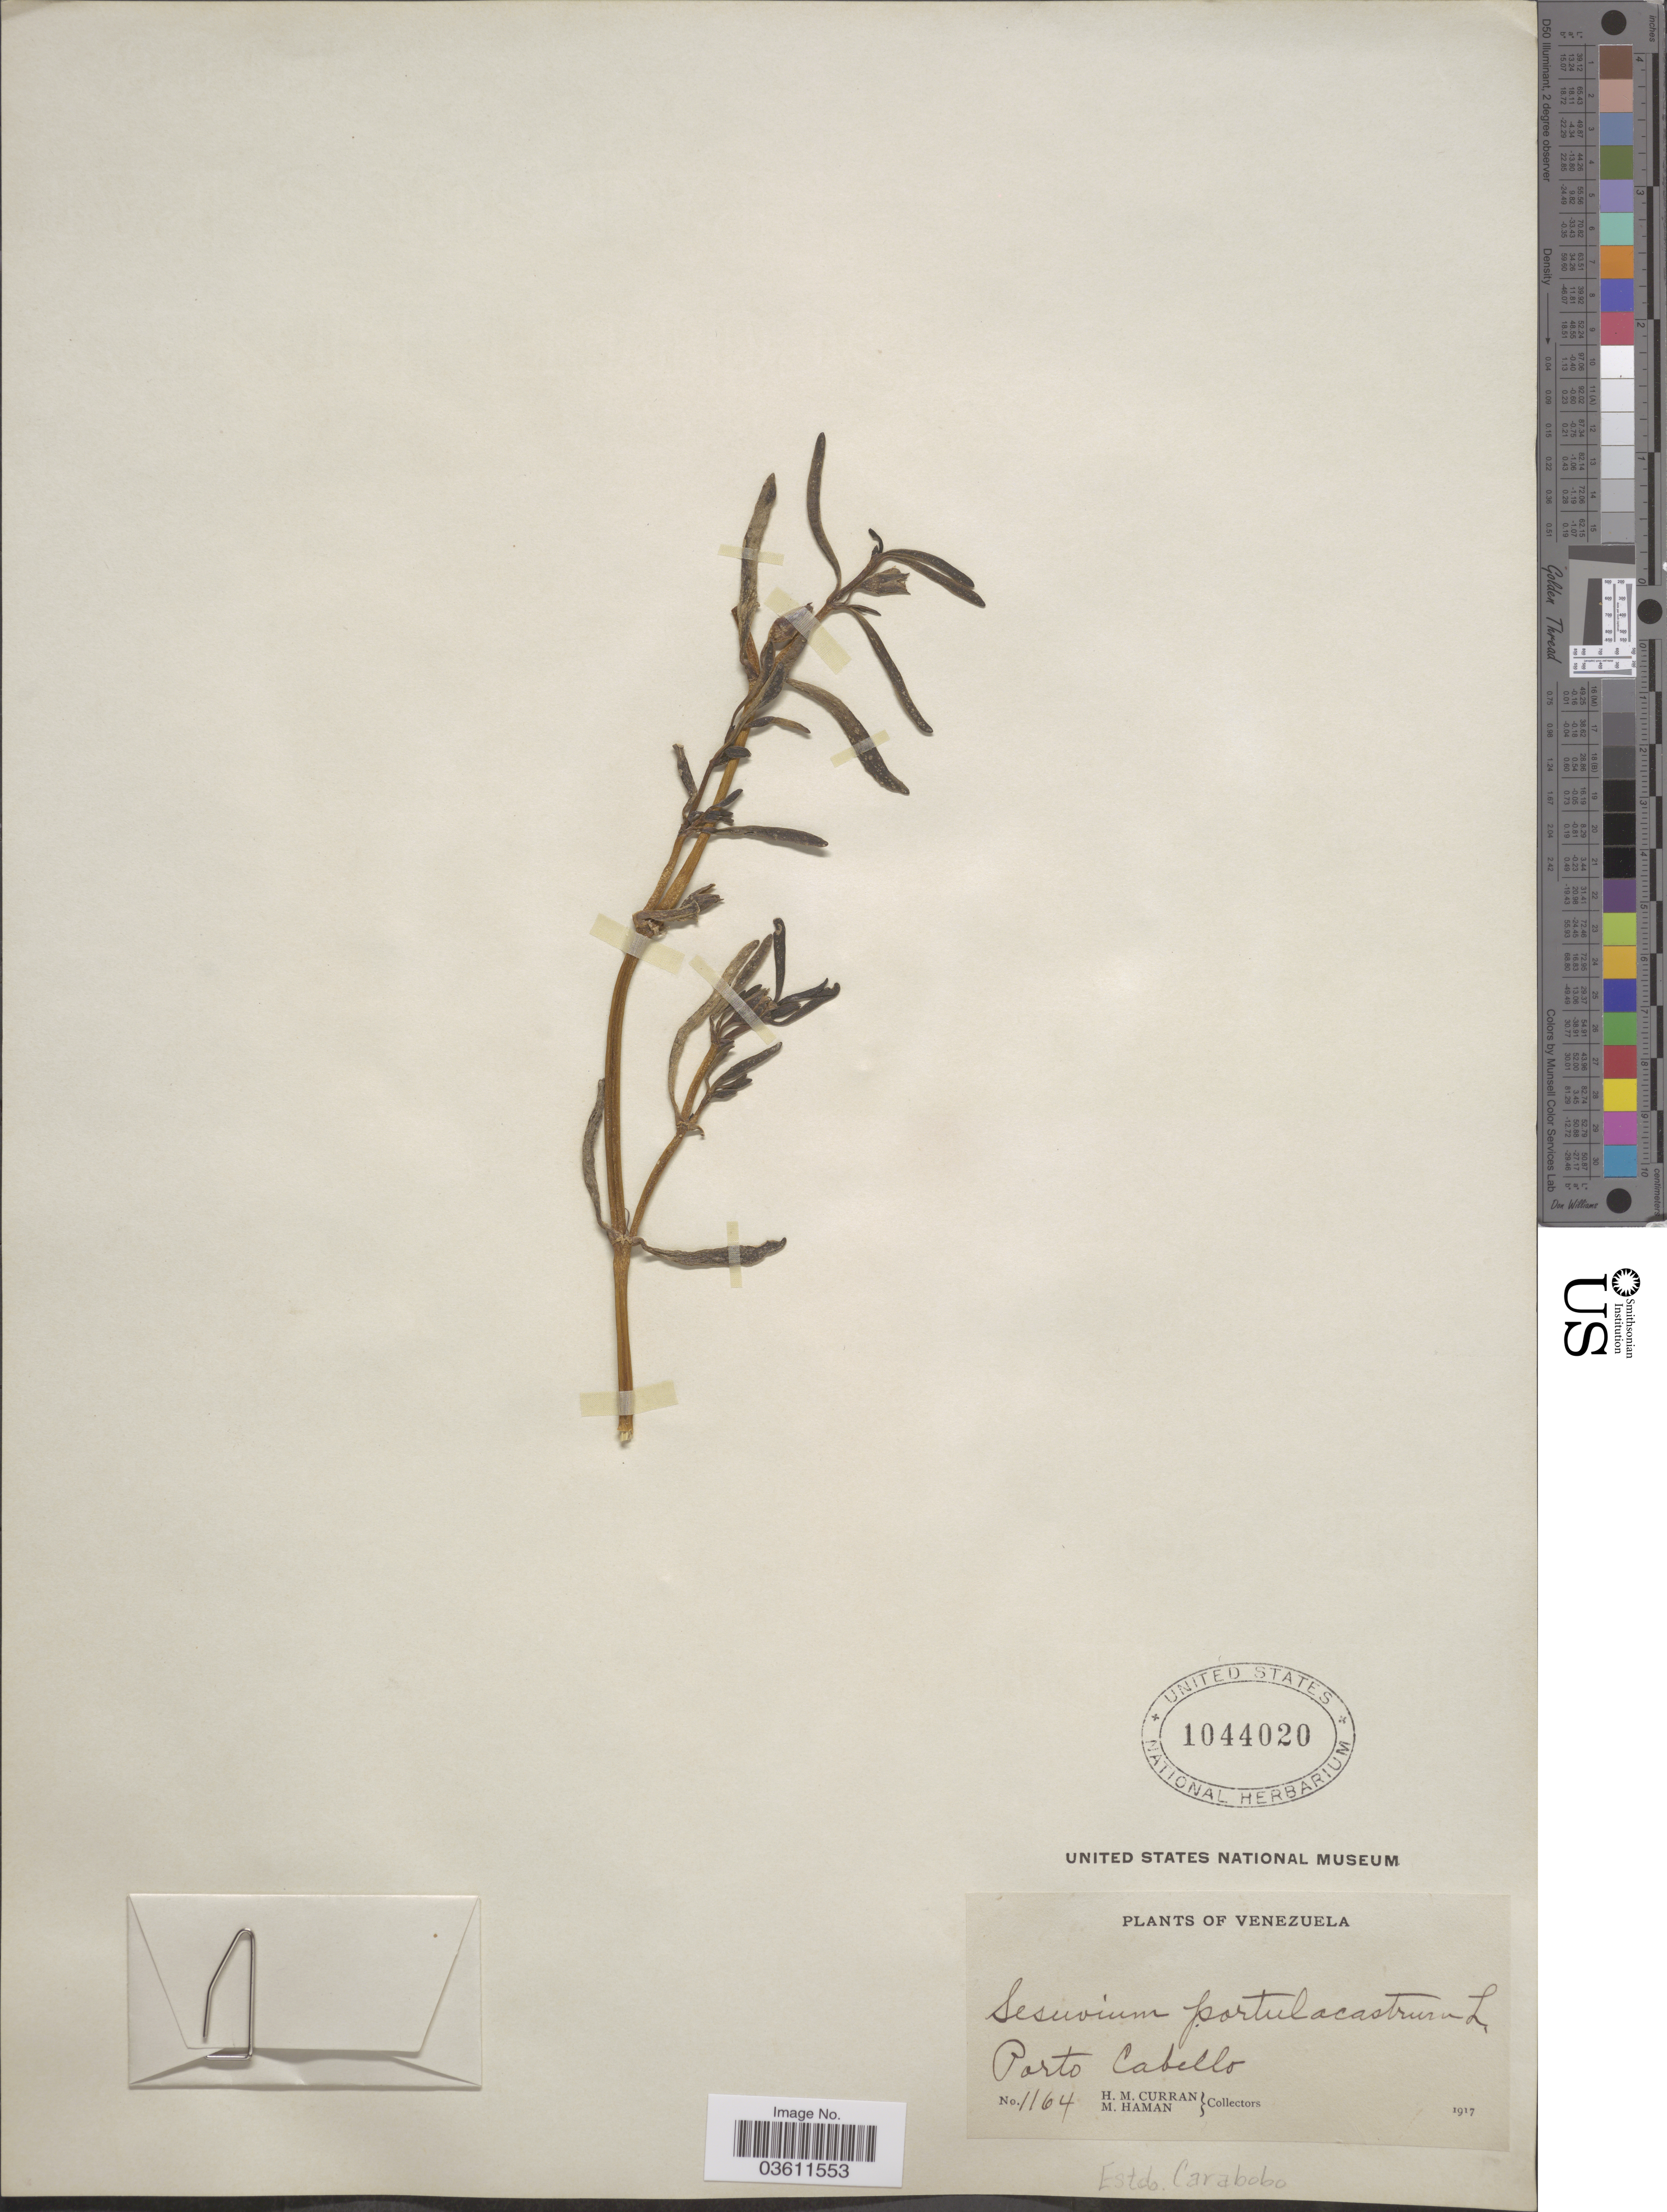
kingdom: Plantae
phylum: Tracheophyta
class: Magnoliopsida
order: Caryophyllales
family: Aizoaceae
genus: Sesuvium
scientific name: Sesuvium portulacastrum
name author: (L.) L.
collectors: H. M. Curran & M. Haman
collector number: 1164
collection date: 1917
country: Venezuela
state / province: Carabobo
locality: Porto Cabello.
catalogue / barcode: US 1044020